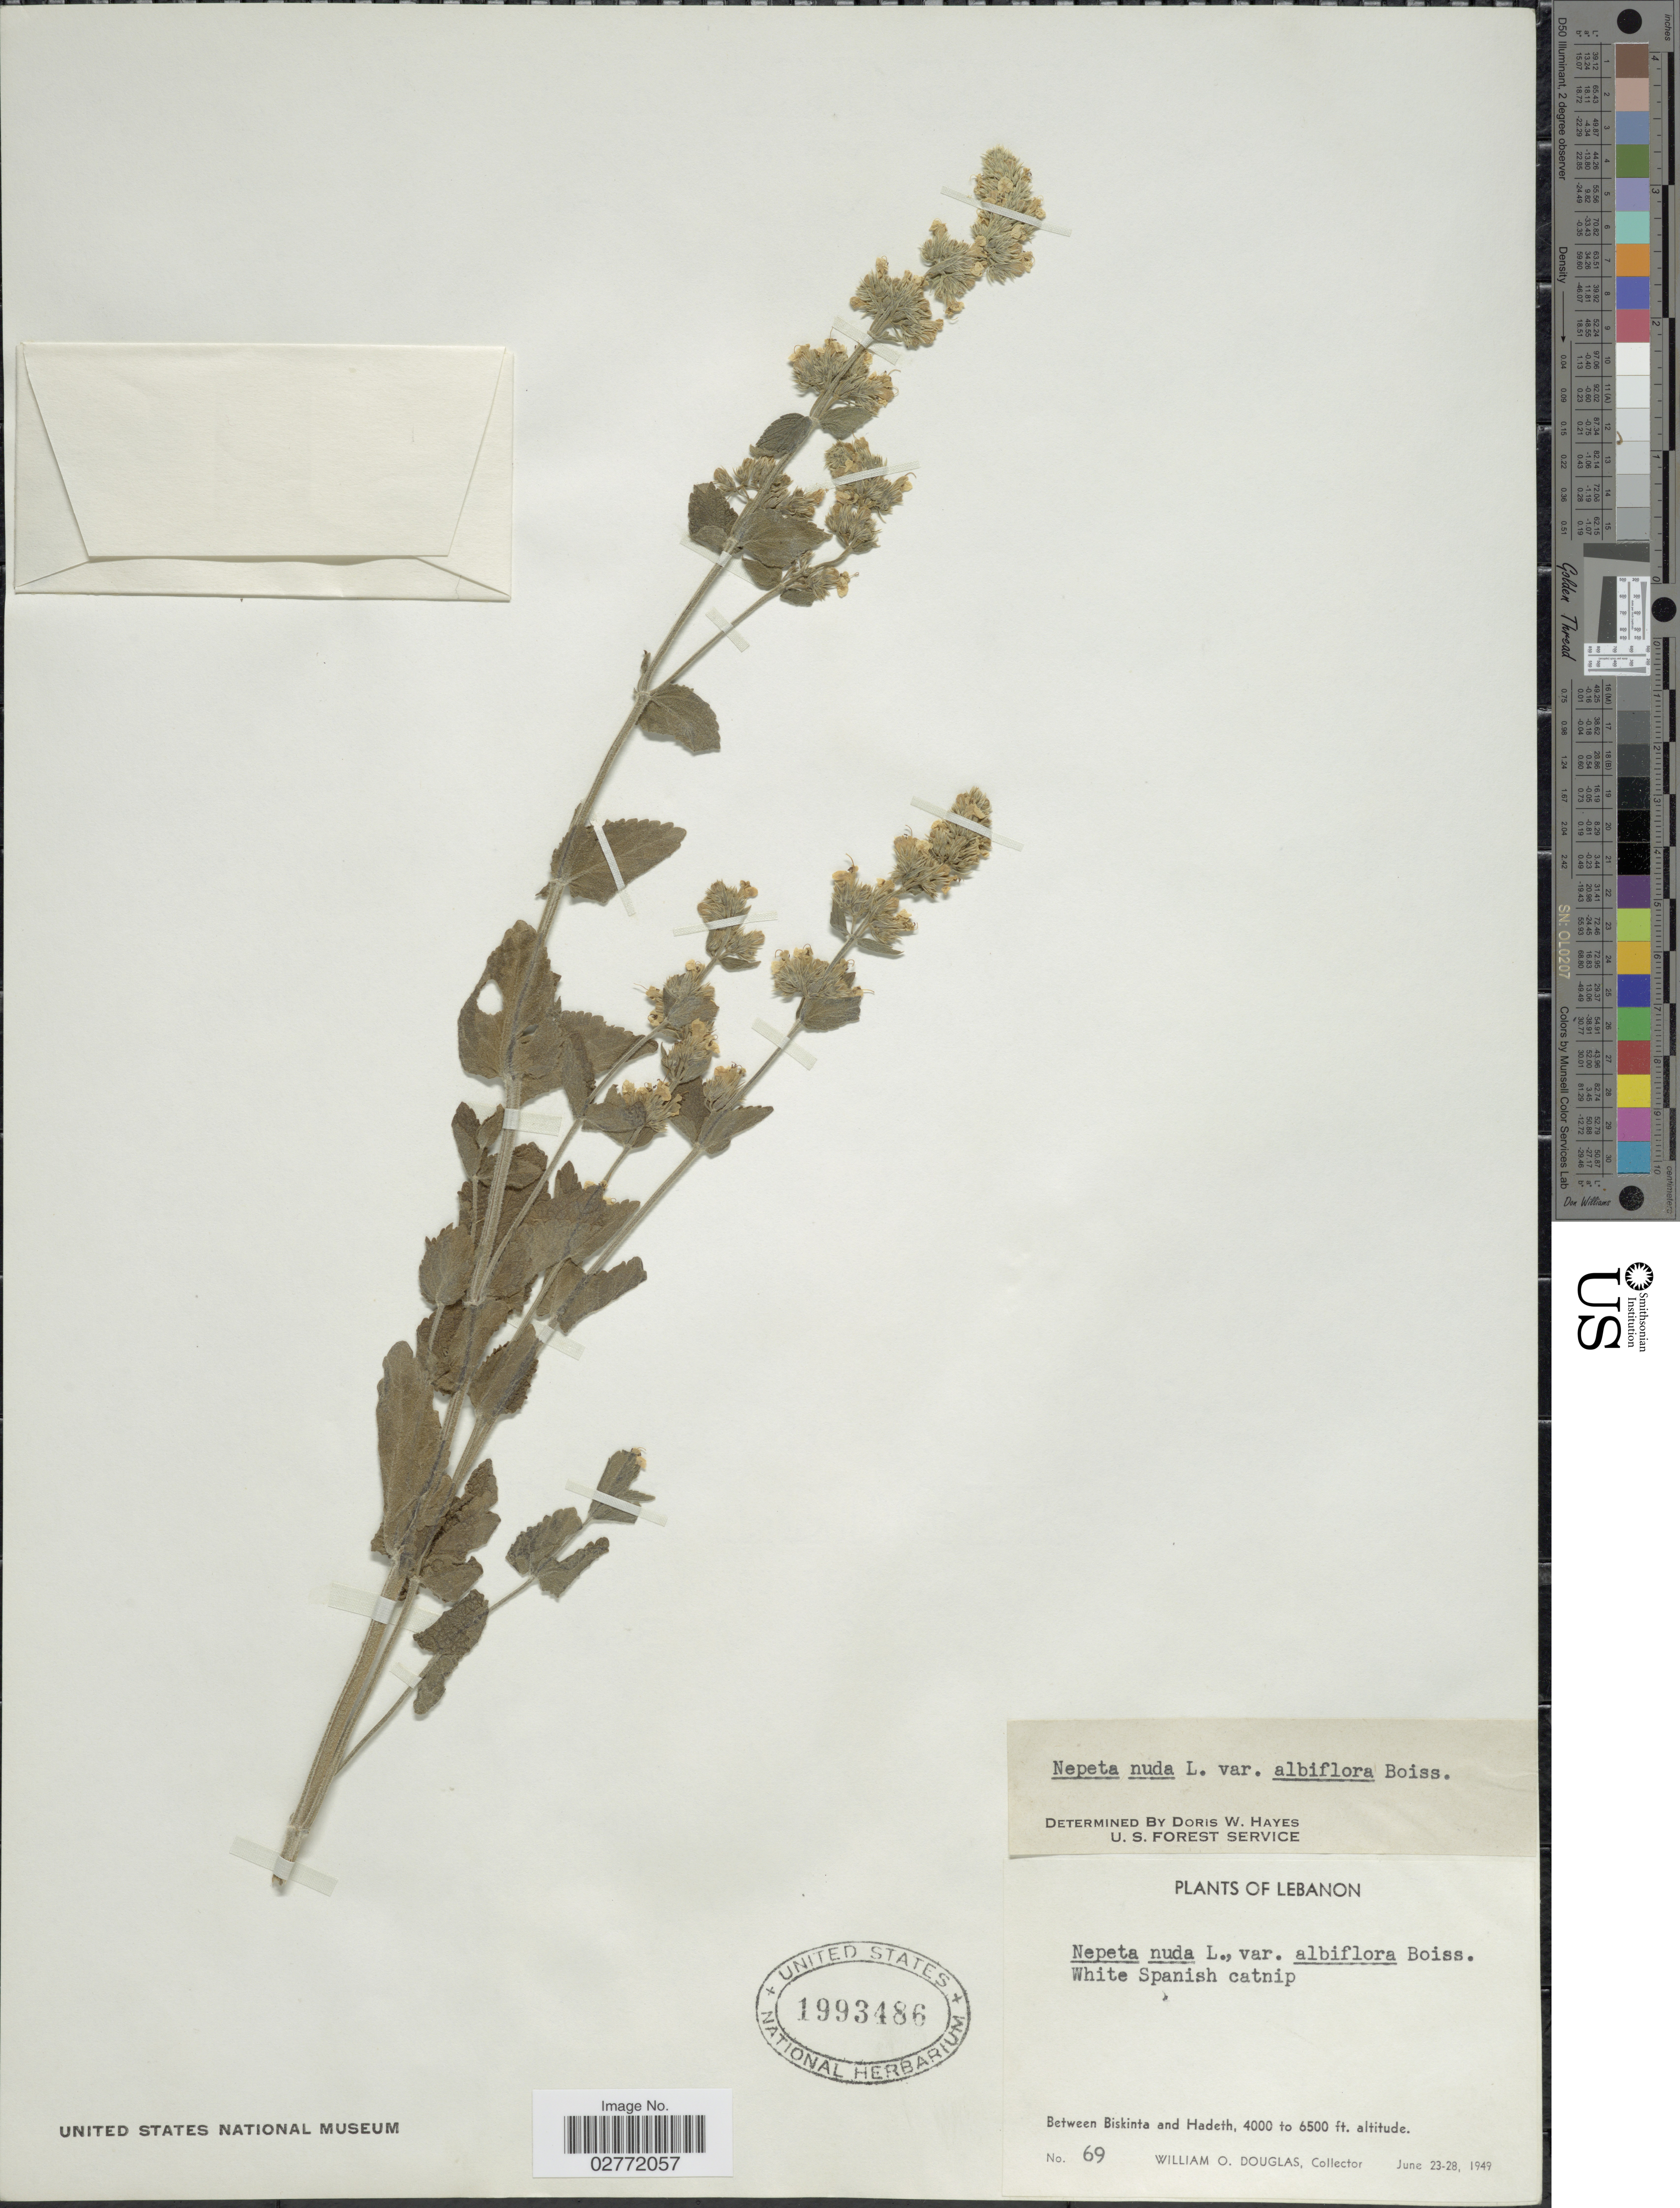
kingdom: Plantae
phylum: Tracheophyta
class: Magnoliopsida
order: Lamiales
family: Lamiaceae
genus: Nepeta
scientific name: Nepeta nuda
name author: L.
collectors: W. Douglas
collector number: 69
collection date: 1949-06-23/1949-06-28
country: Lebanon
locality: Between Biskinta and Hadeth.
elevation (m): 1219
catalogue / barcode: US 1993486